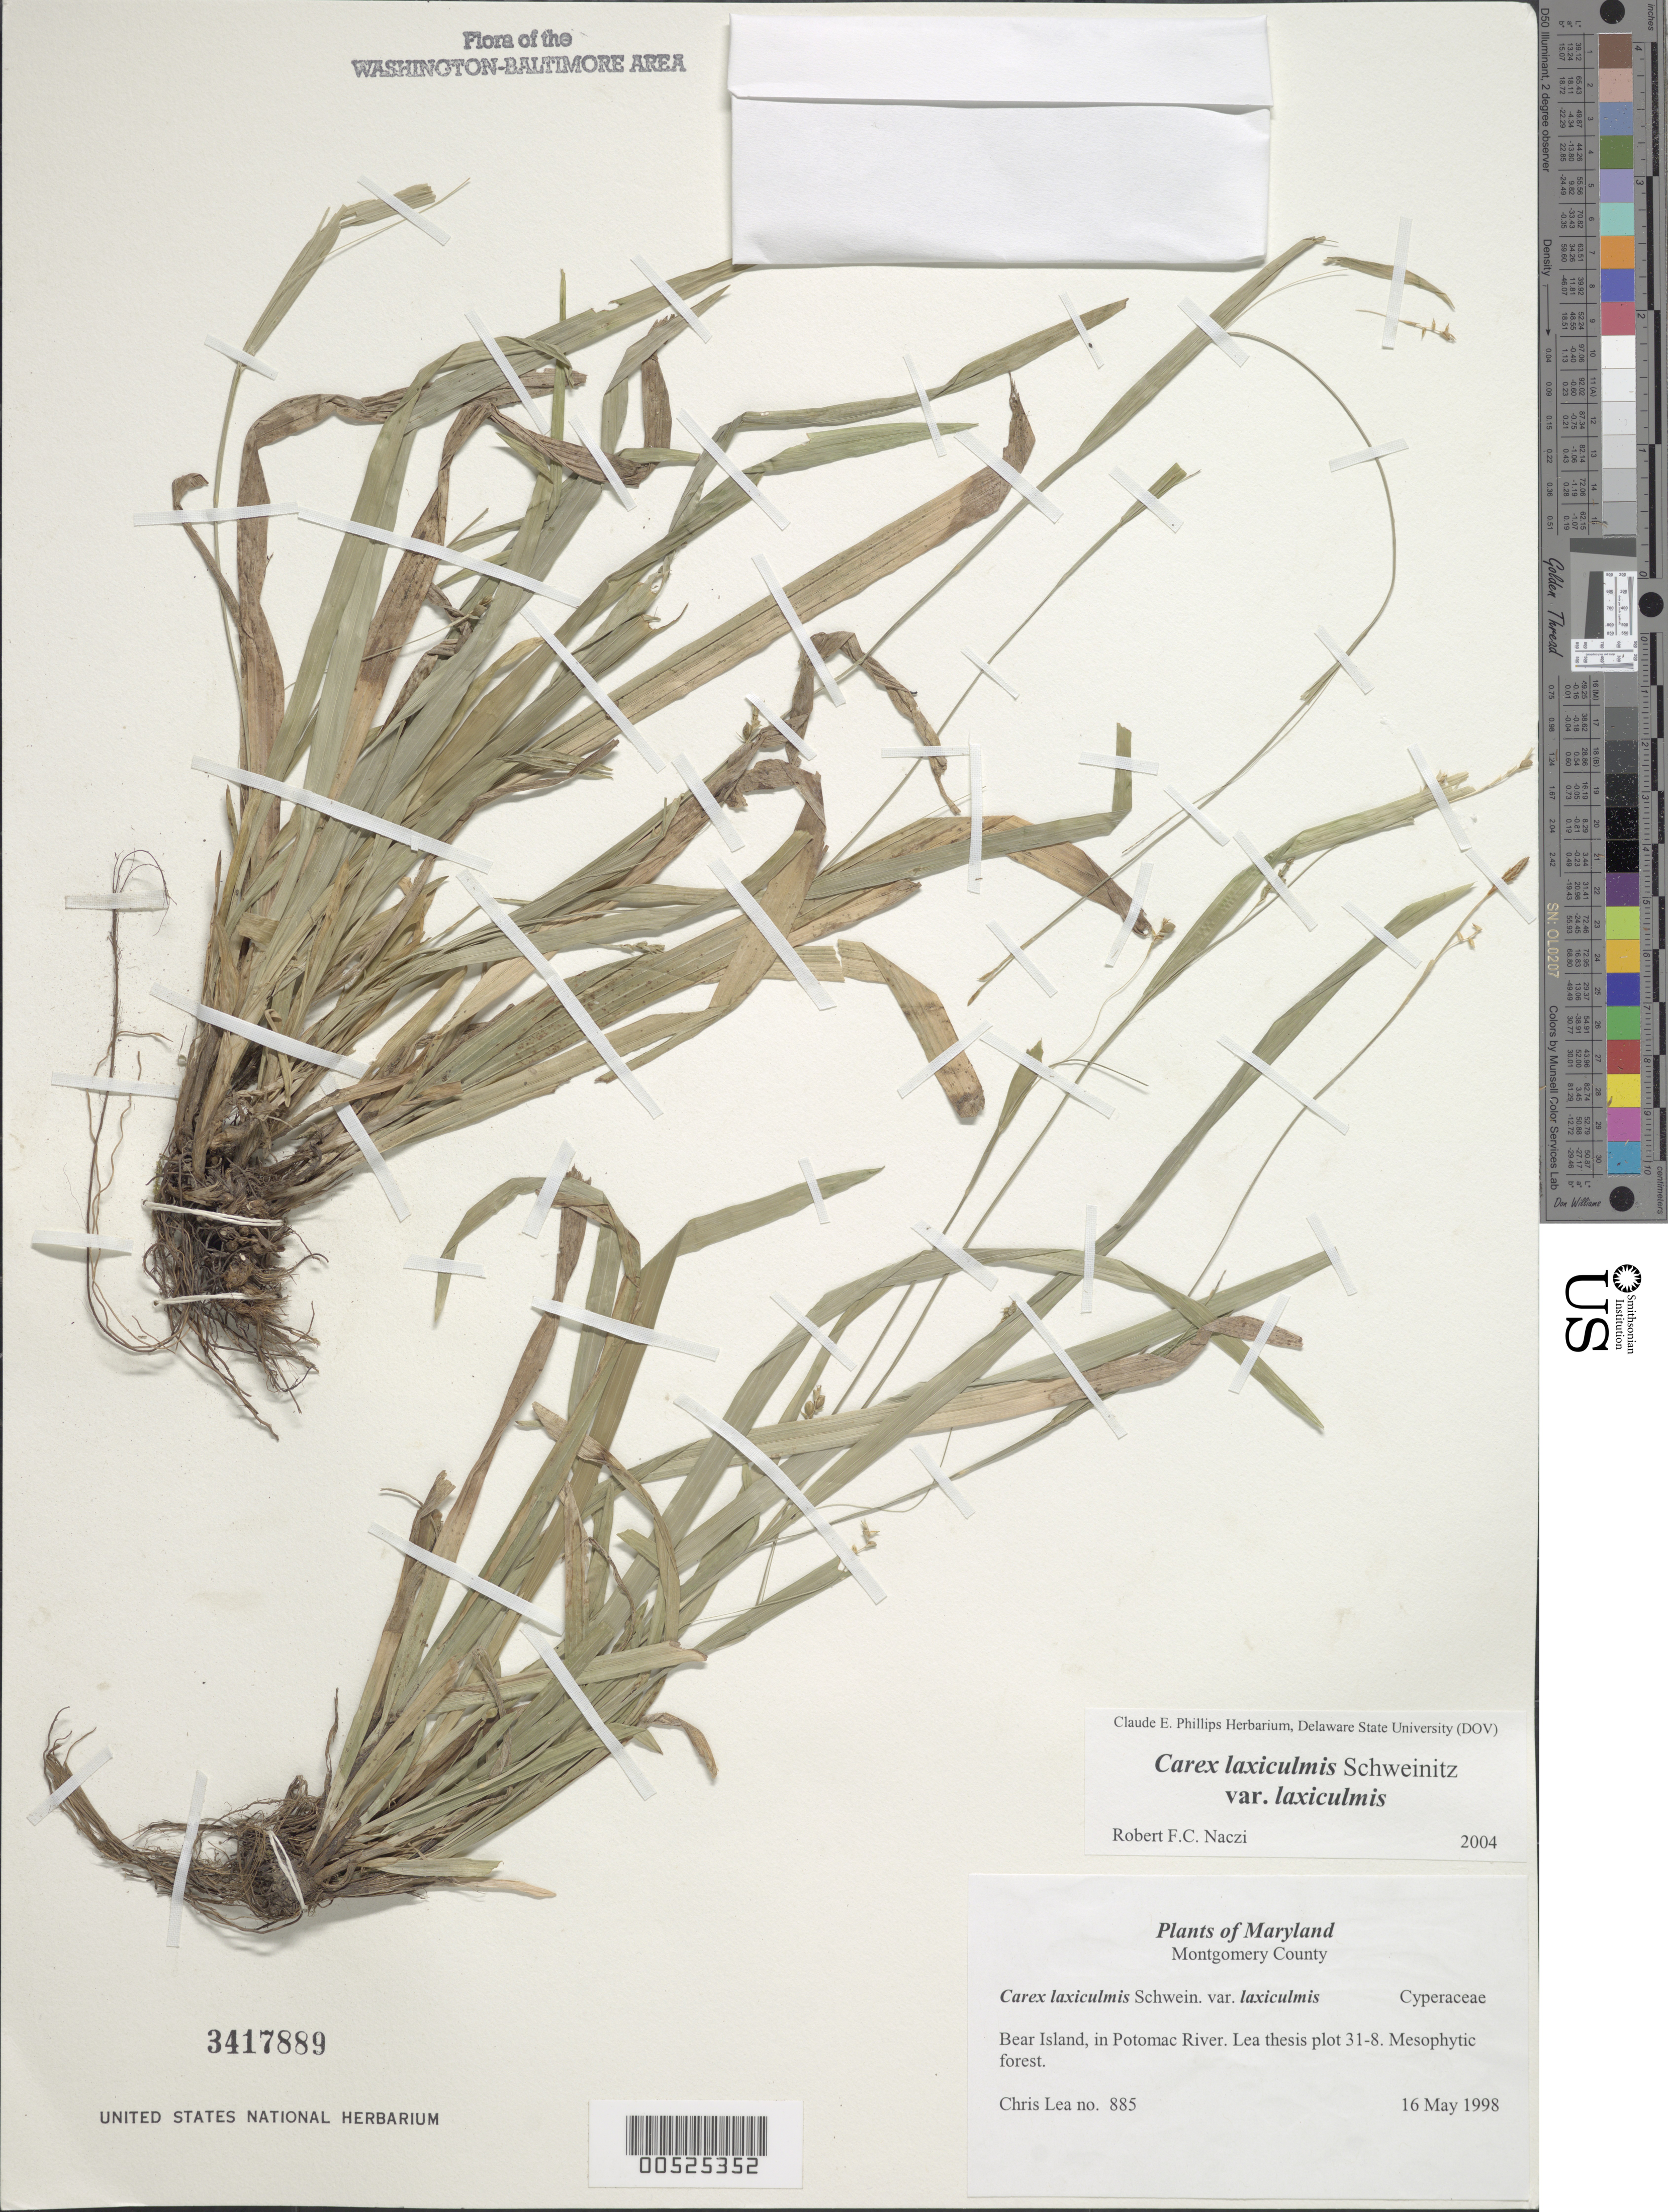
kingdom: Plantae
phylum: Tracheophyta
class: Liliopsida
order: Poales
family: Cyperaceae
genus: Carex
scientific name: Carex laxiculmis var. copulata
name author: (L.H. Bailey) Fernald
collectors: C. Lea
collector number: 885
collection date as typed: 16 May 1998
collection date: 1998-05-16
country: United States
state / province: Maryland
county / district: Montgomery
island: Bear Island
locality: Bear Island, in Potomac River. Lea thesis plot 31-8.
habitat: Mesophytic forest.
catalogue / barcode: US 3417889